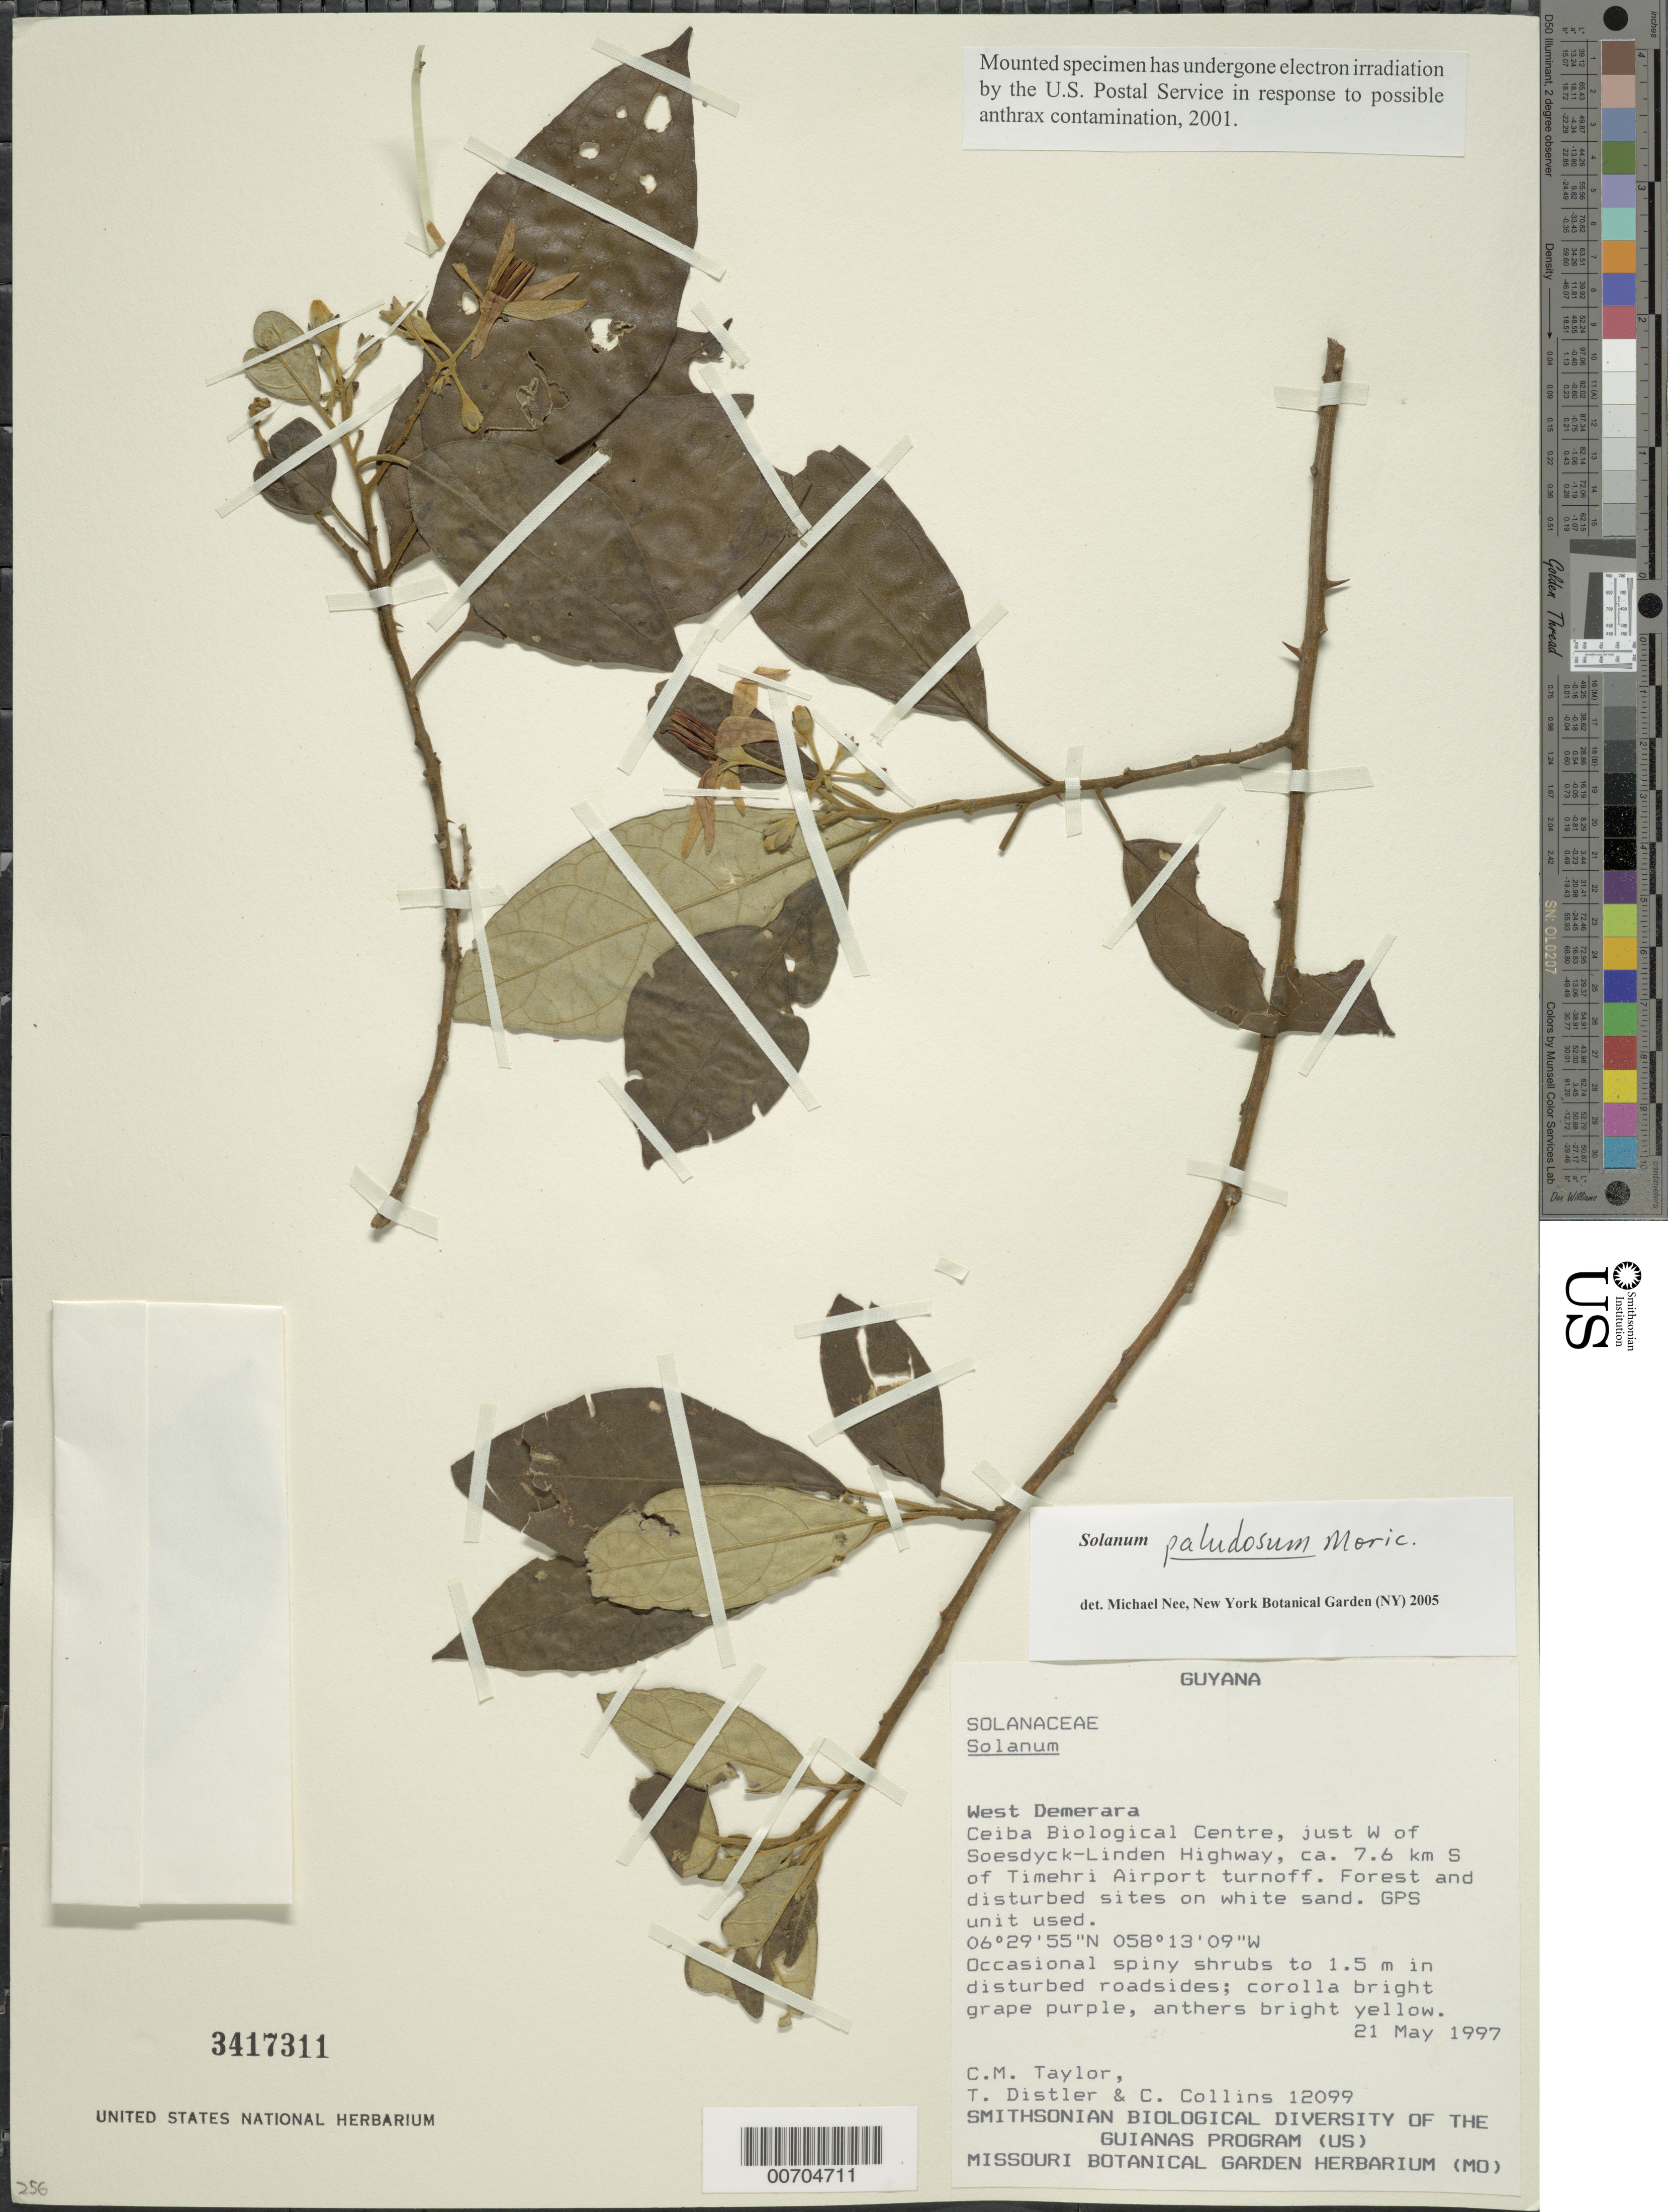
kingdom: Plantae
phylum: Tracheophyta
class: Magnoliopsida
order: Solanales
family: Solanaceae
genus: Solanum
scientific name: Solanum viarum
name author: Dunal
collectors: C. M. Taylor, T. Distler & C. Collins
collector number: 12099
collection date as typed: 5 May 1997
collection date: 1997-05-05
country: Guyana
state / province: Demerara-Mahaica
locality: Ceiba Biological Centre, just W of Soesdyck-Linden Hwy, ca. 7.6 km S of Timehri Airport turnoff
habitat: Forest & disturbed sites on white sand. Occasional in disturbed roadsides.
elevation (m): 15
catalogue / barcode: US 3417311